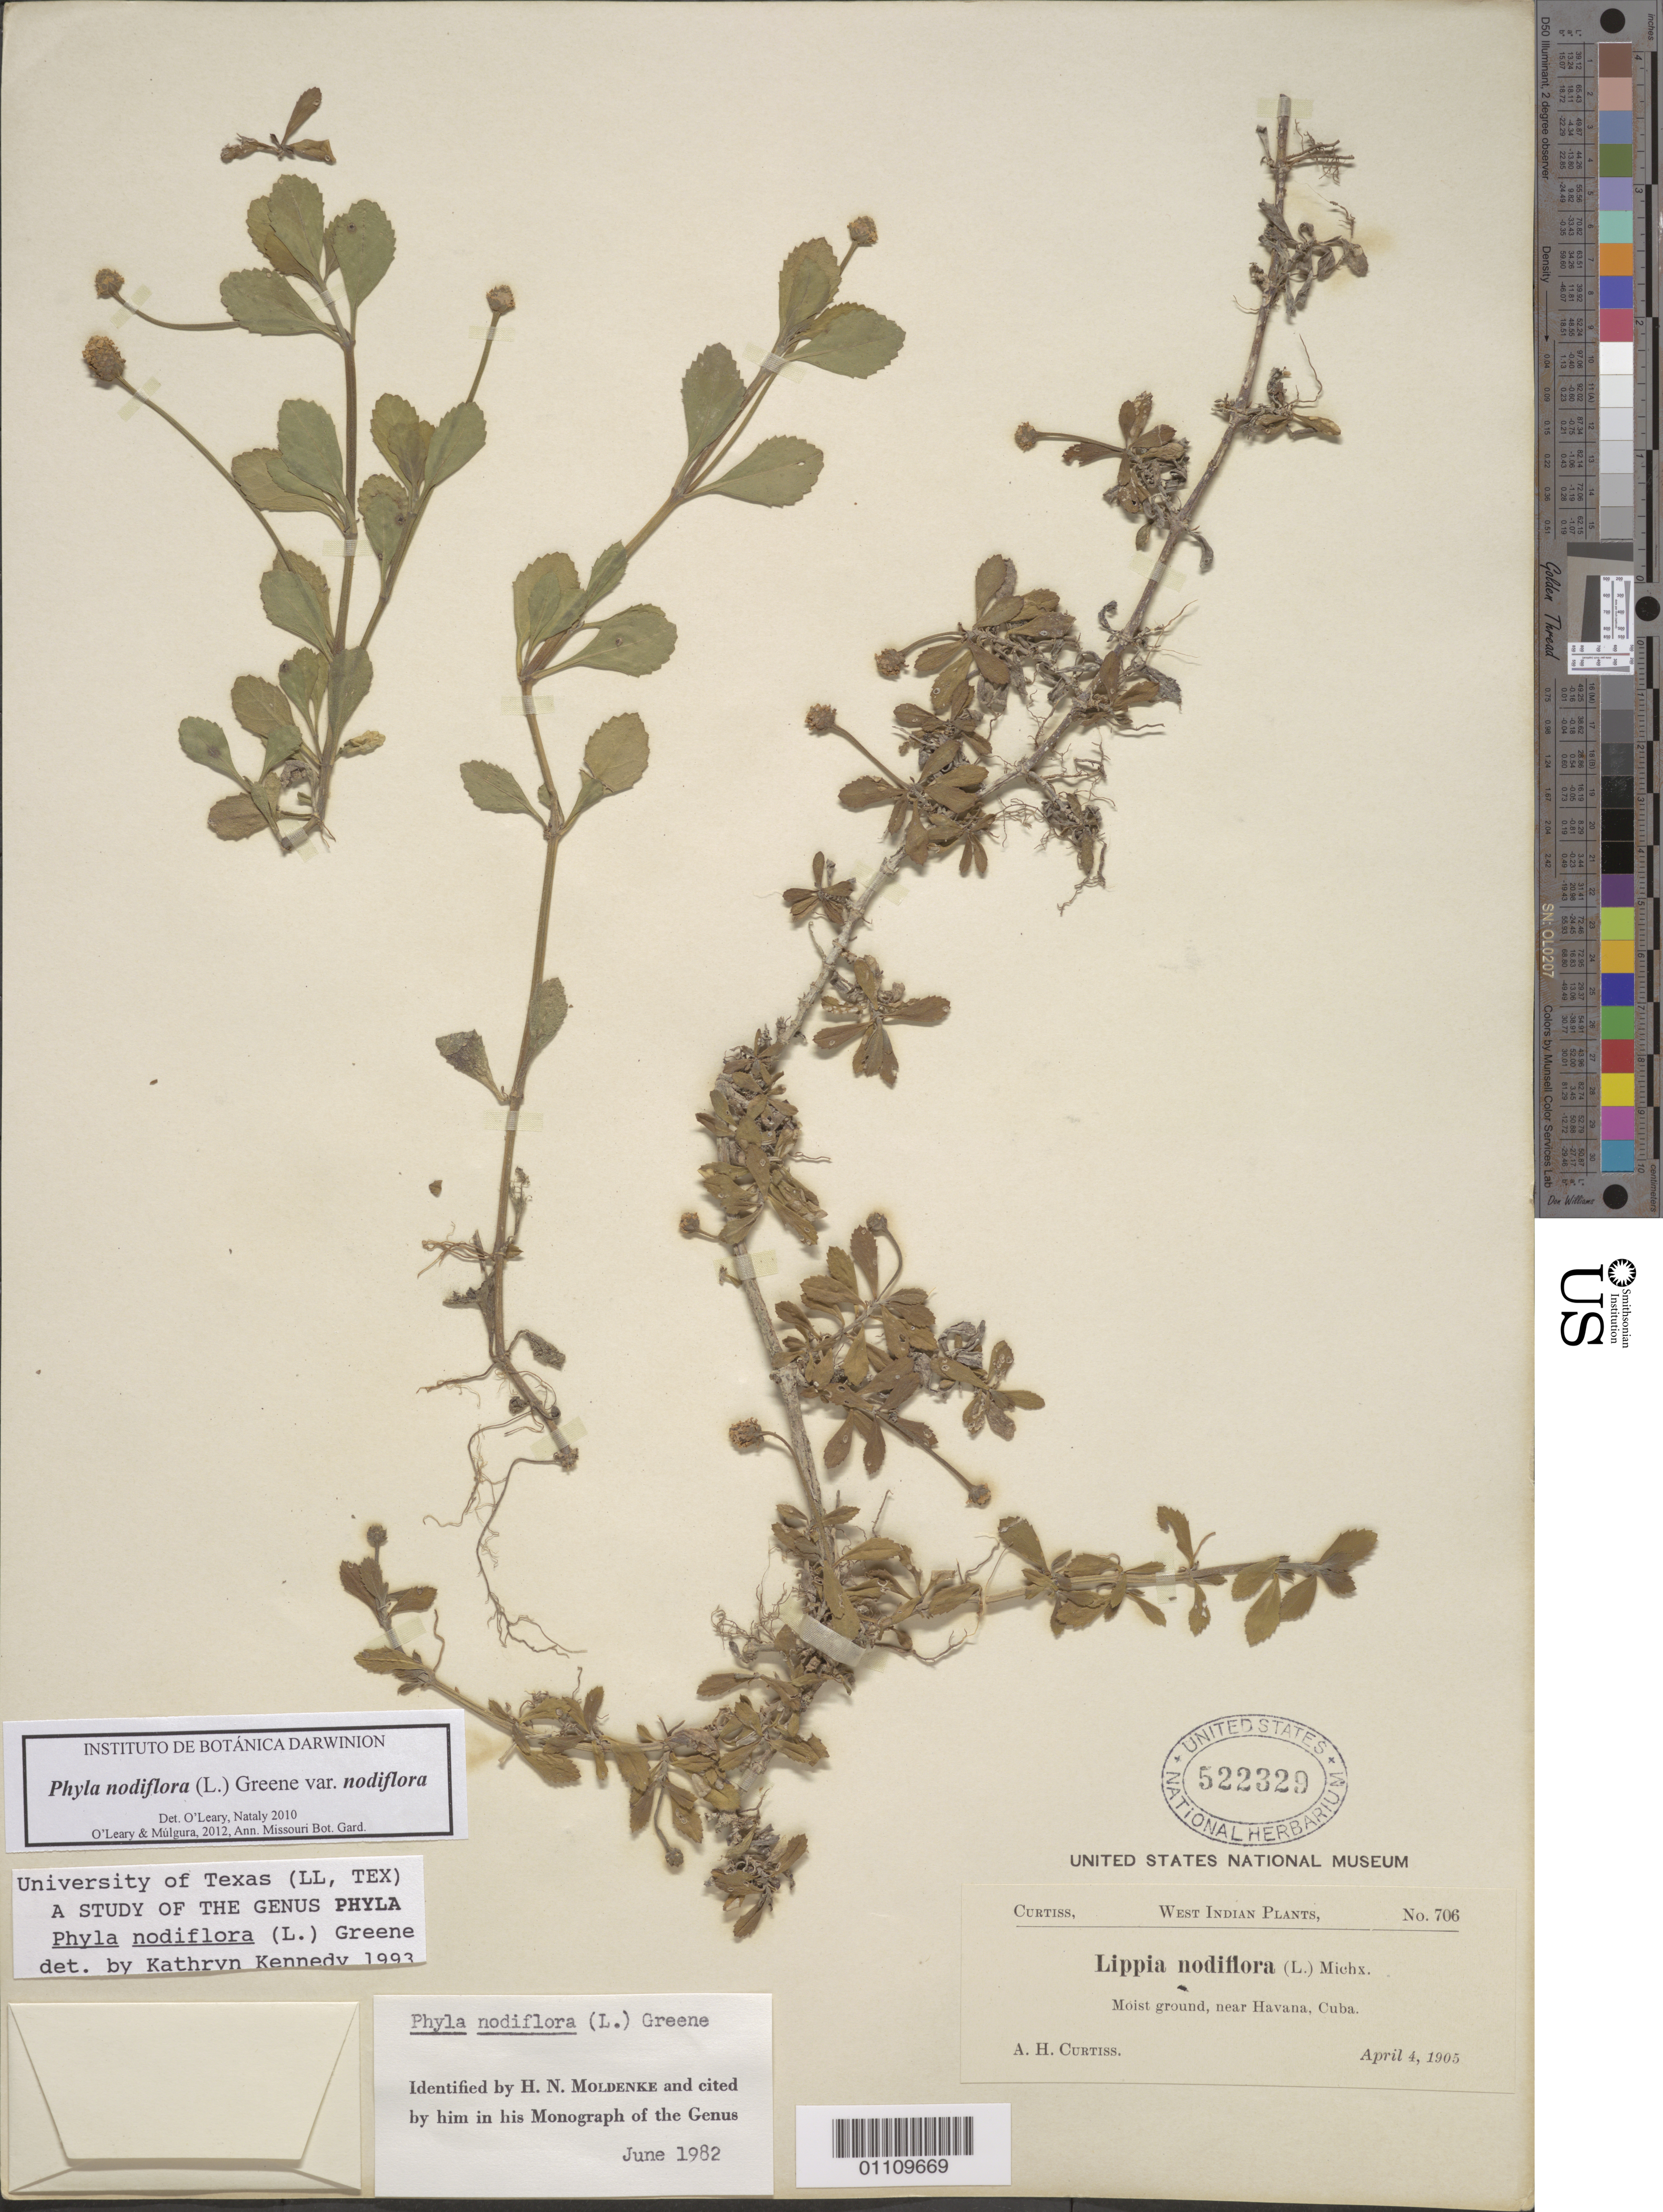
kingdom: Plantae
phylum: Tracheophyta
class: Magnoliopsida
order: Lamiales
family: Verbenaceae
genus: Phyla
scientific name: Phyla nodiflora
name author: (L.) Greene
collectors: A. H. Curtiss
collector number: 706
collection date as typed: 04 Apr 1905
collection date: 1905-04-04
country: Cuba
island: Cuba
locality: Havana, near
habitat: Moist ground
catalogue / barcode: US 522329